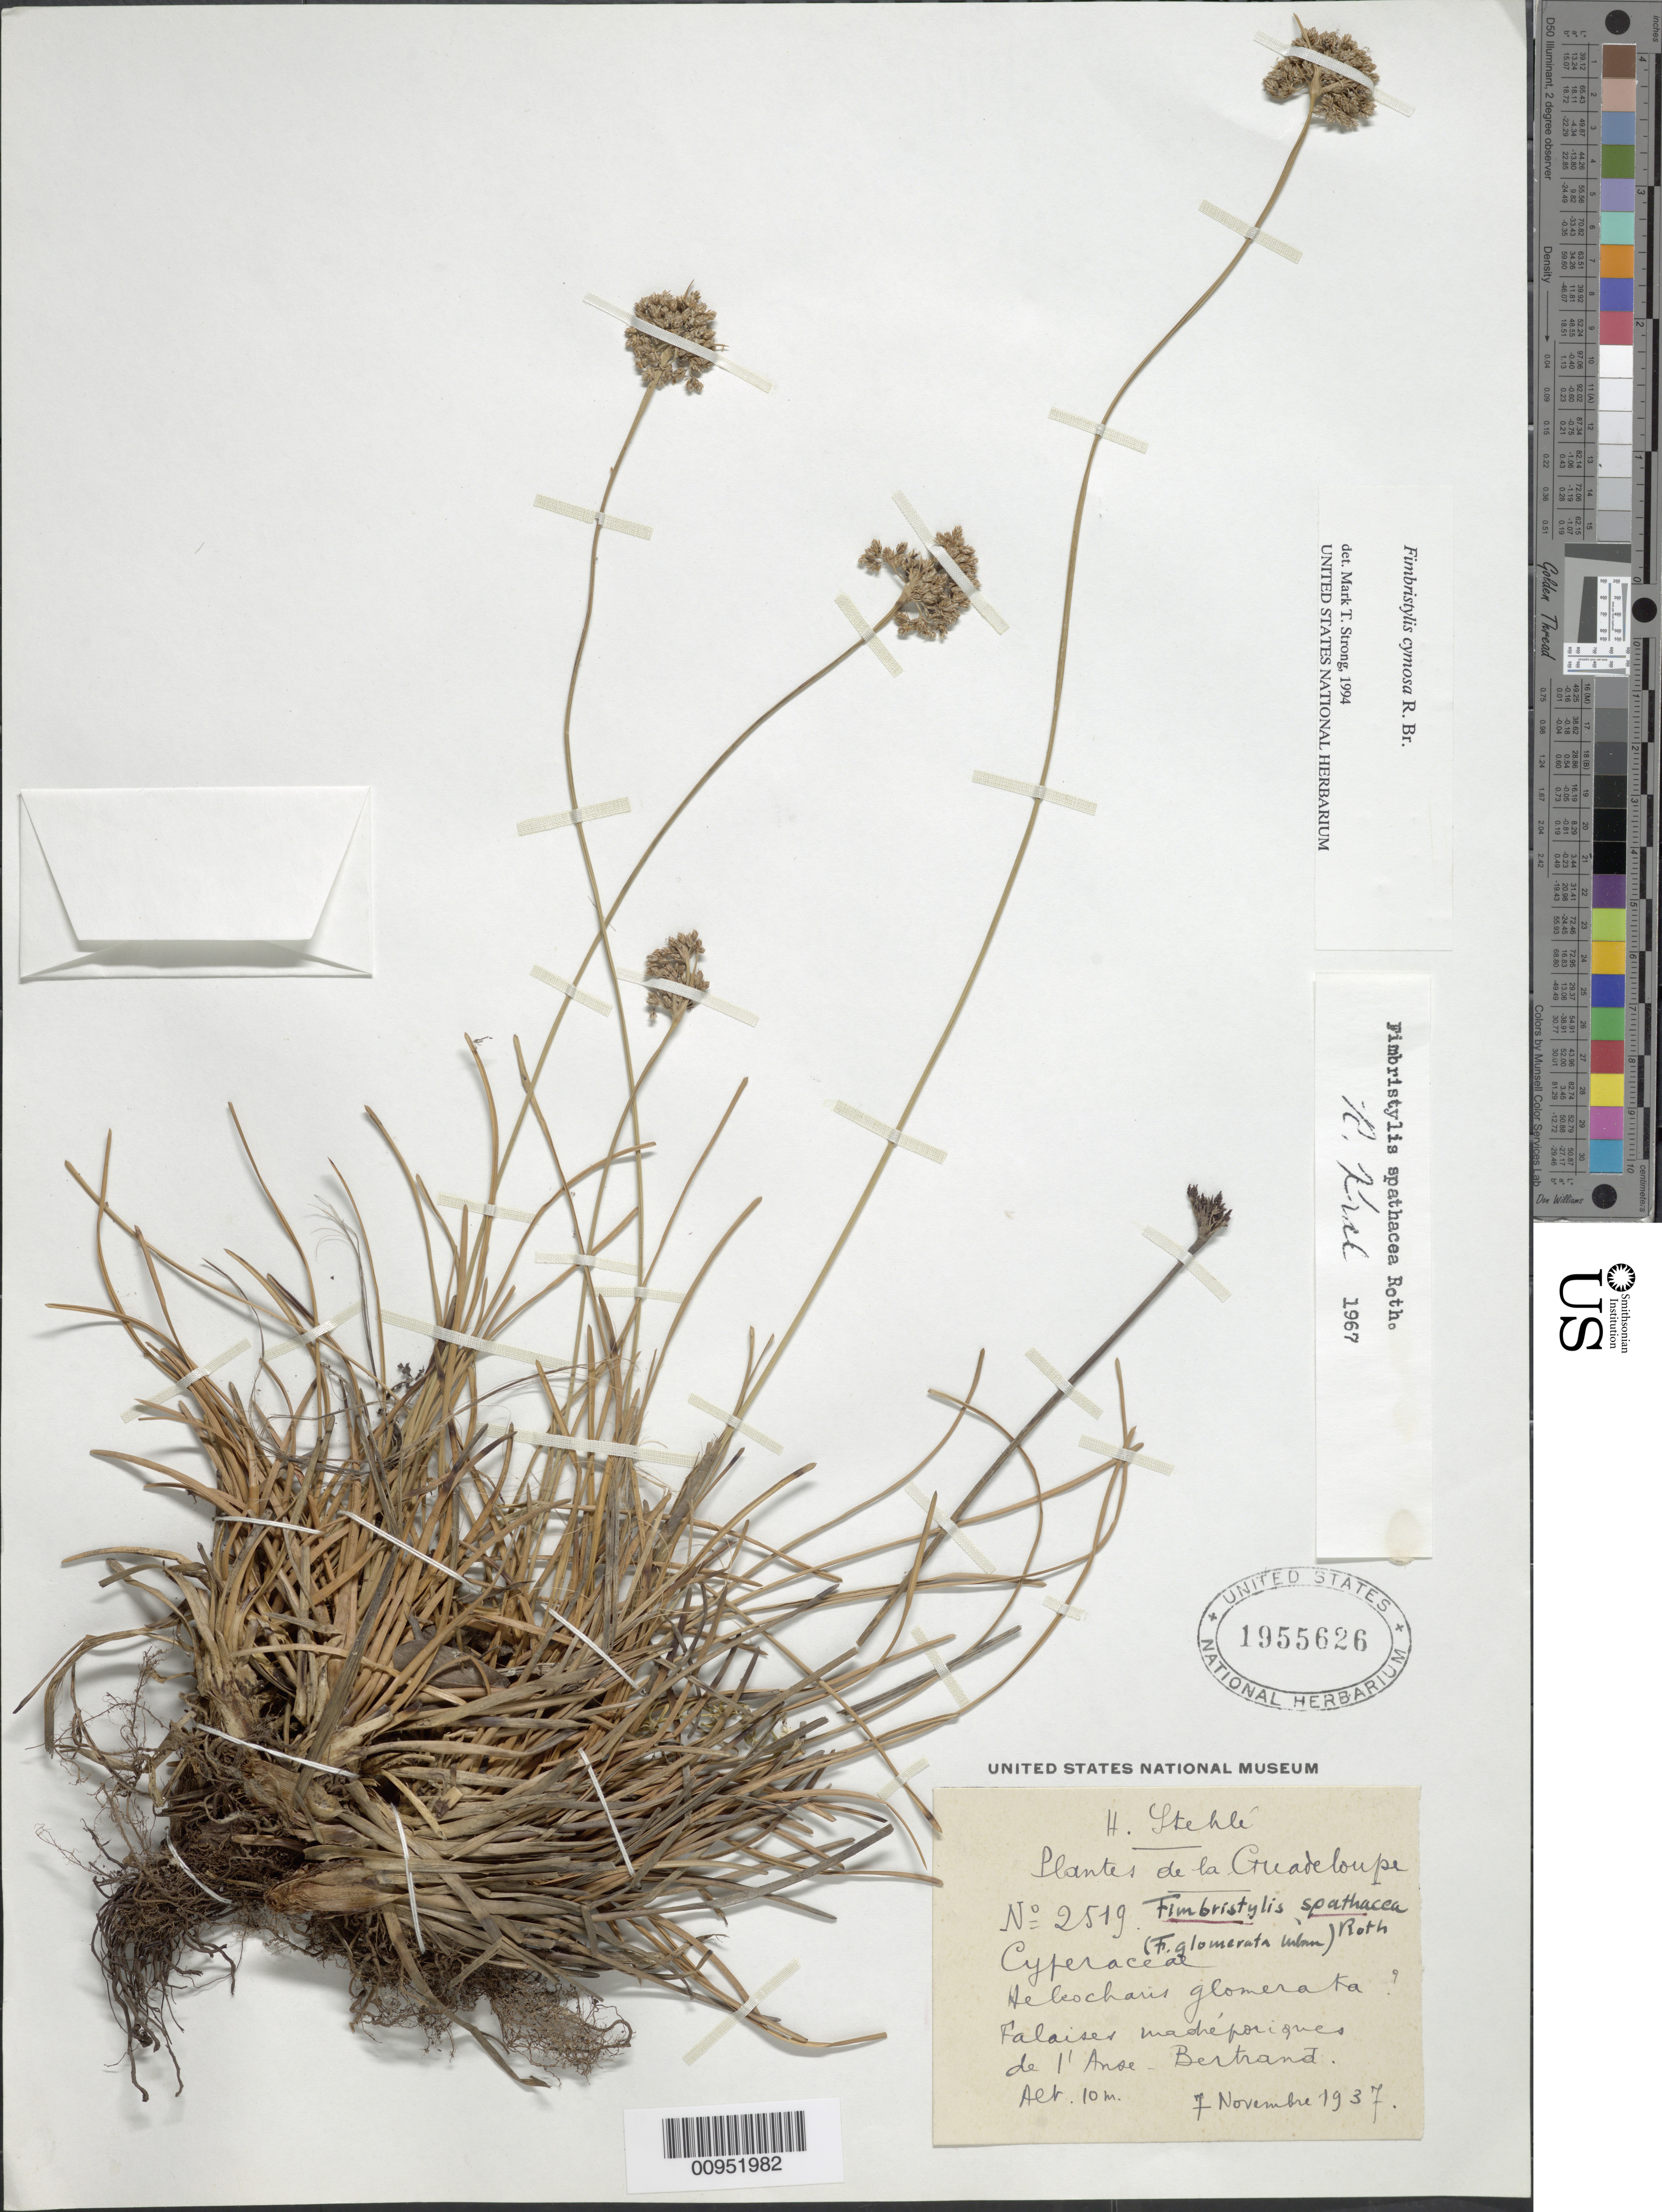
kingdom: Plantae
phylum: Tracheophyta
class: Liliopsida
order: Poales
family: Cyperaceae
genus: Fimbristylis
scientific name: Fimbristylis cymosa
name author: R. Br.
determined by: Strong, M. T., (US), Smithsonian Institution - National Museum of Natural History (UNITED STATES)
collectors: H. Stehlé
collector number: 2519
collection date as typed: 07 Nov 1937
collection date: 1937-11-07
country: Guadeloupe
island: Grande Terre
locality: De l'Anse Bertrand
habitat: Falaises "madréporiques"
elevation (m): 10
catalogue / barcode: US 1955626